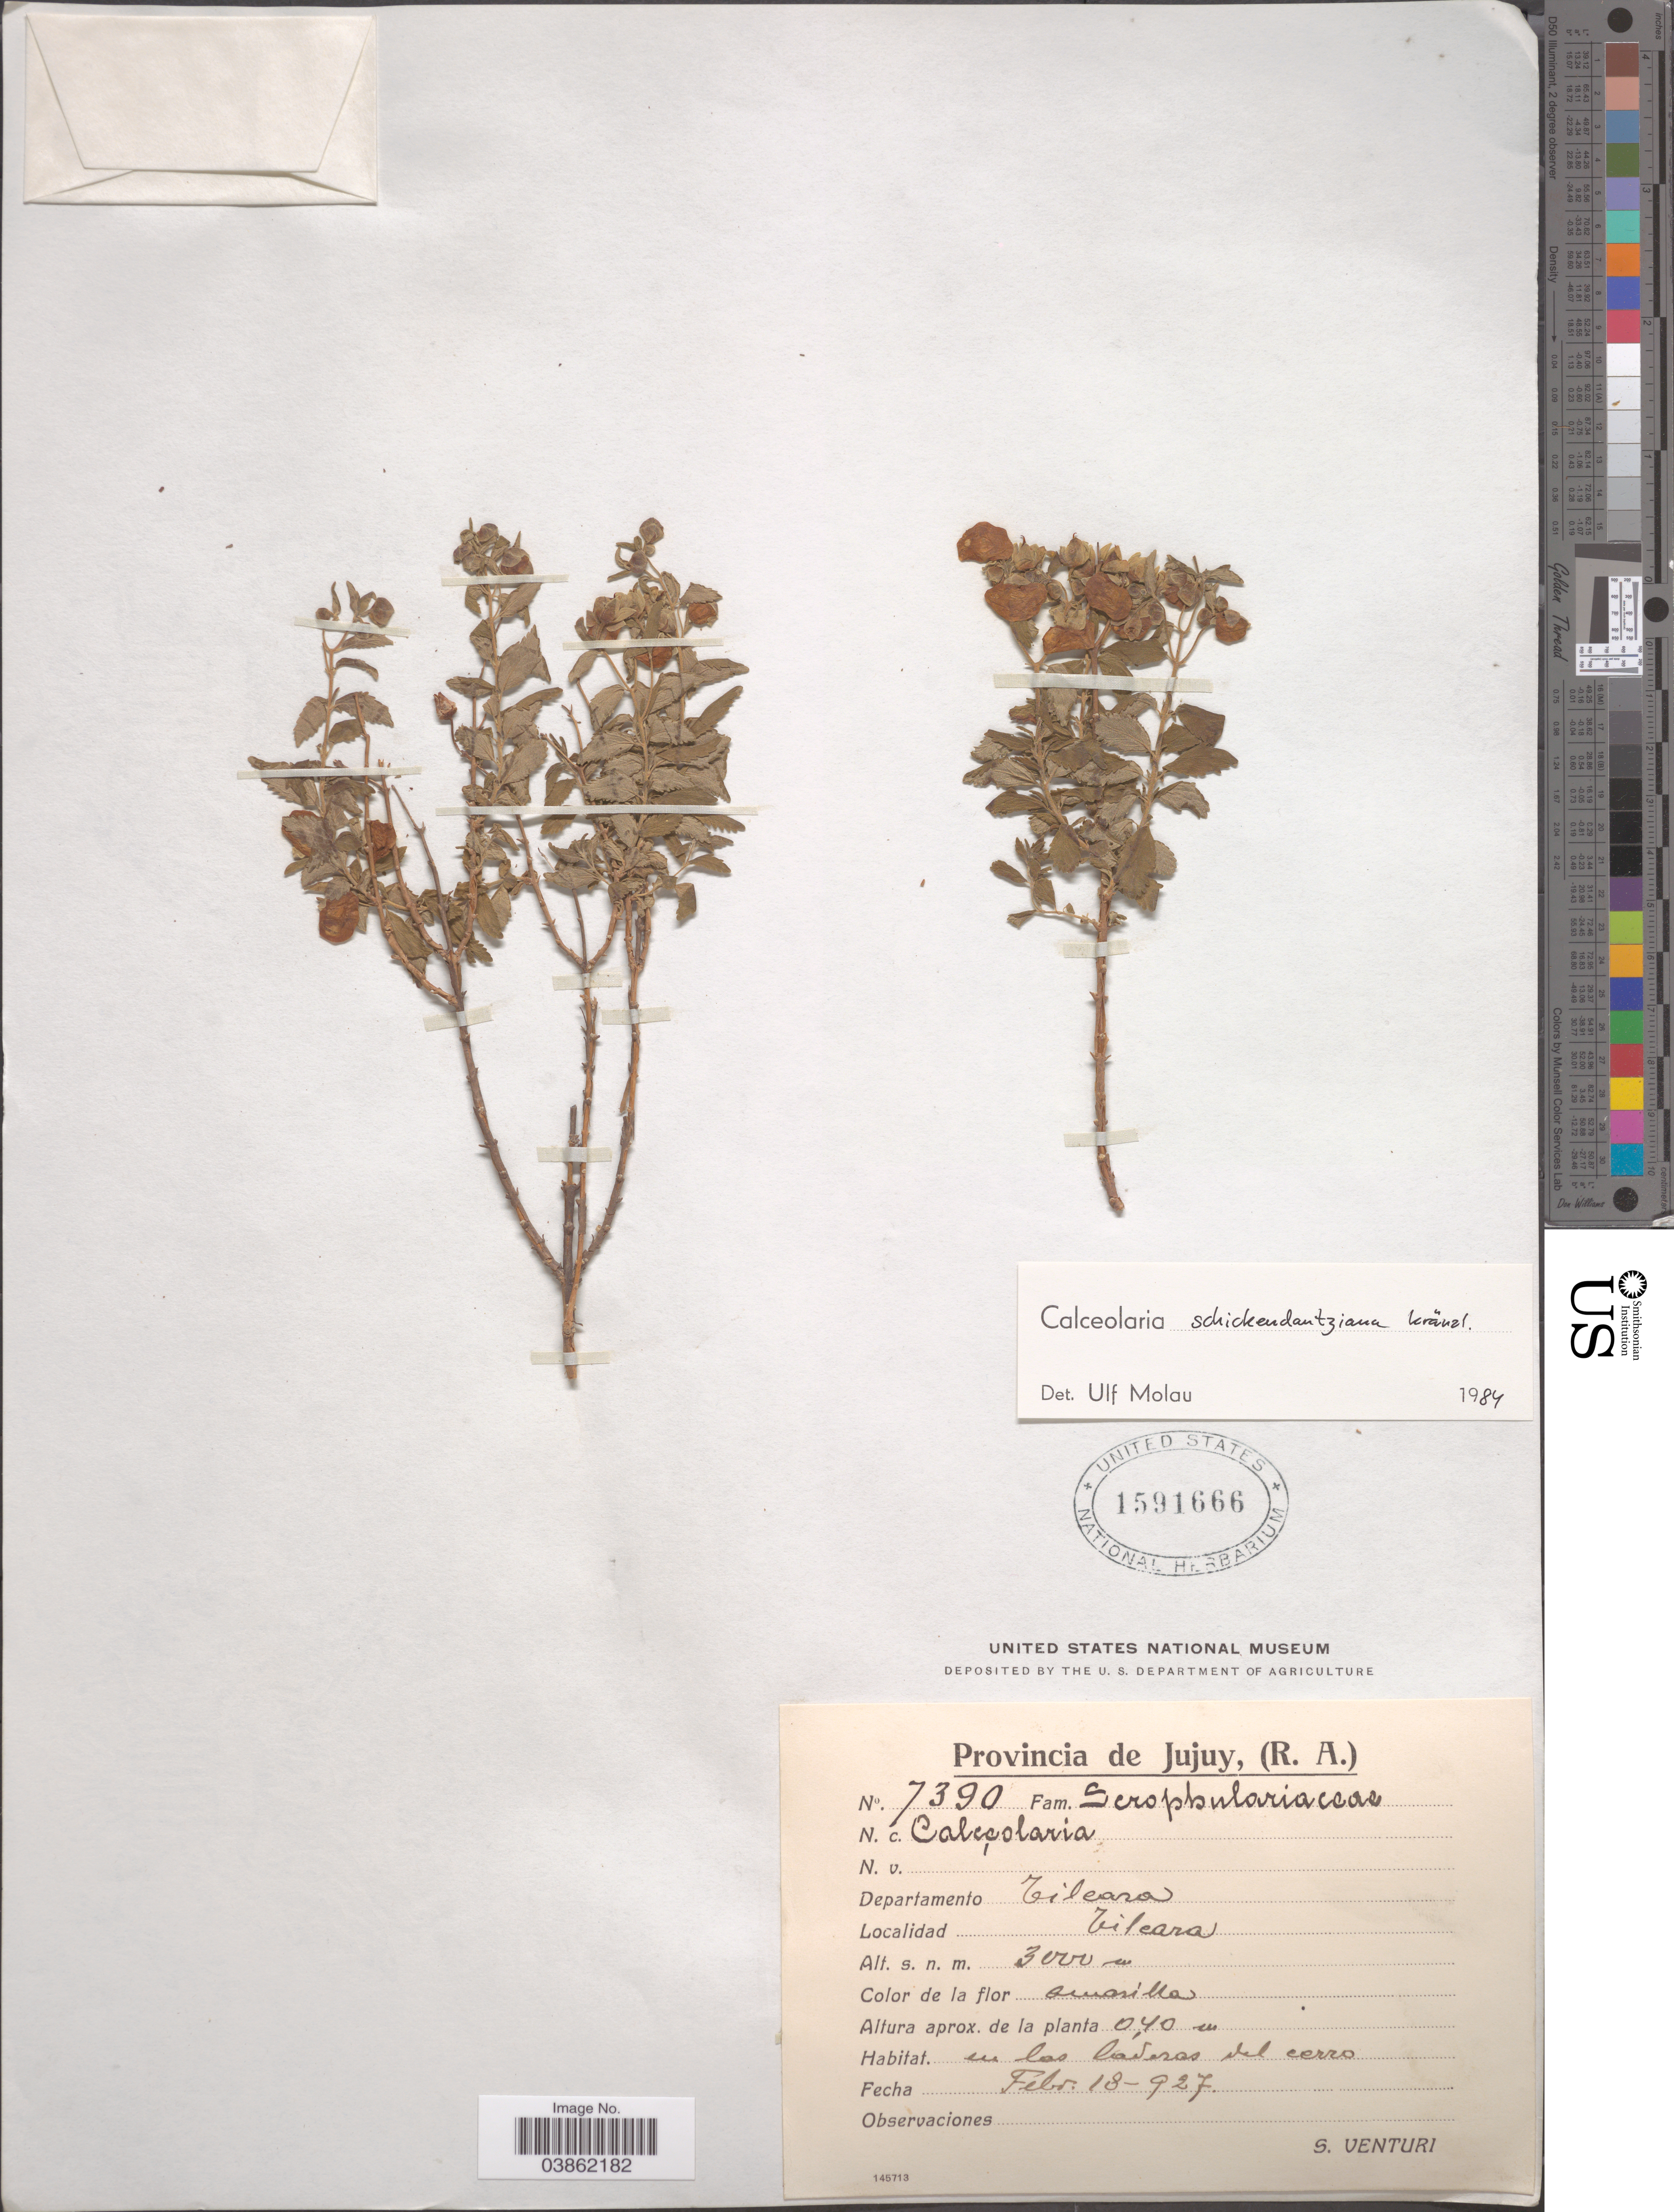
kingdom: Plantae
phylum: Tracheophyta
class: Magnoliopsida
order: Lamiales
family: Calceolariaceae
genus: Calceolaria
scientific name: Calceolaria schickendantziana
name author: Kraenzl.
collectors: S. Venturi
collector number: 7390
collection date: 1927-02-18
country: Argentina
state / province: Jujuy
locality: Departamento Tilcara. Tilcara.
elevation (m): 3000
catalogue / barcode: US 1591666